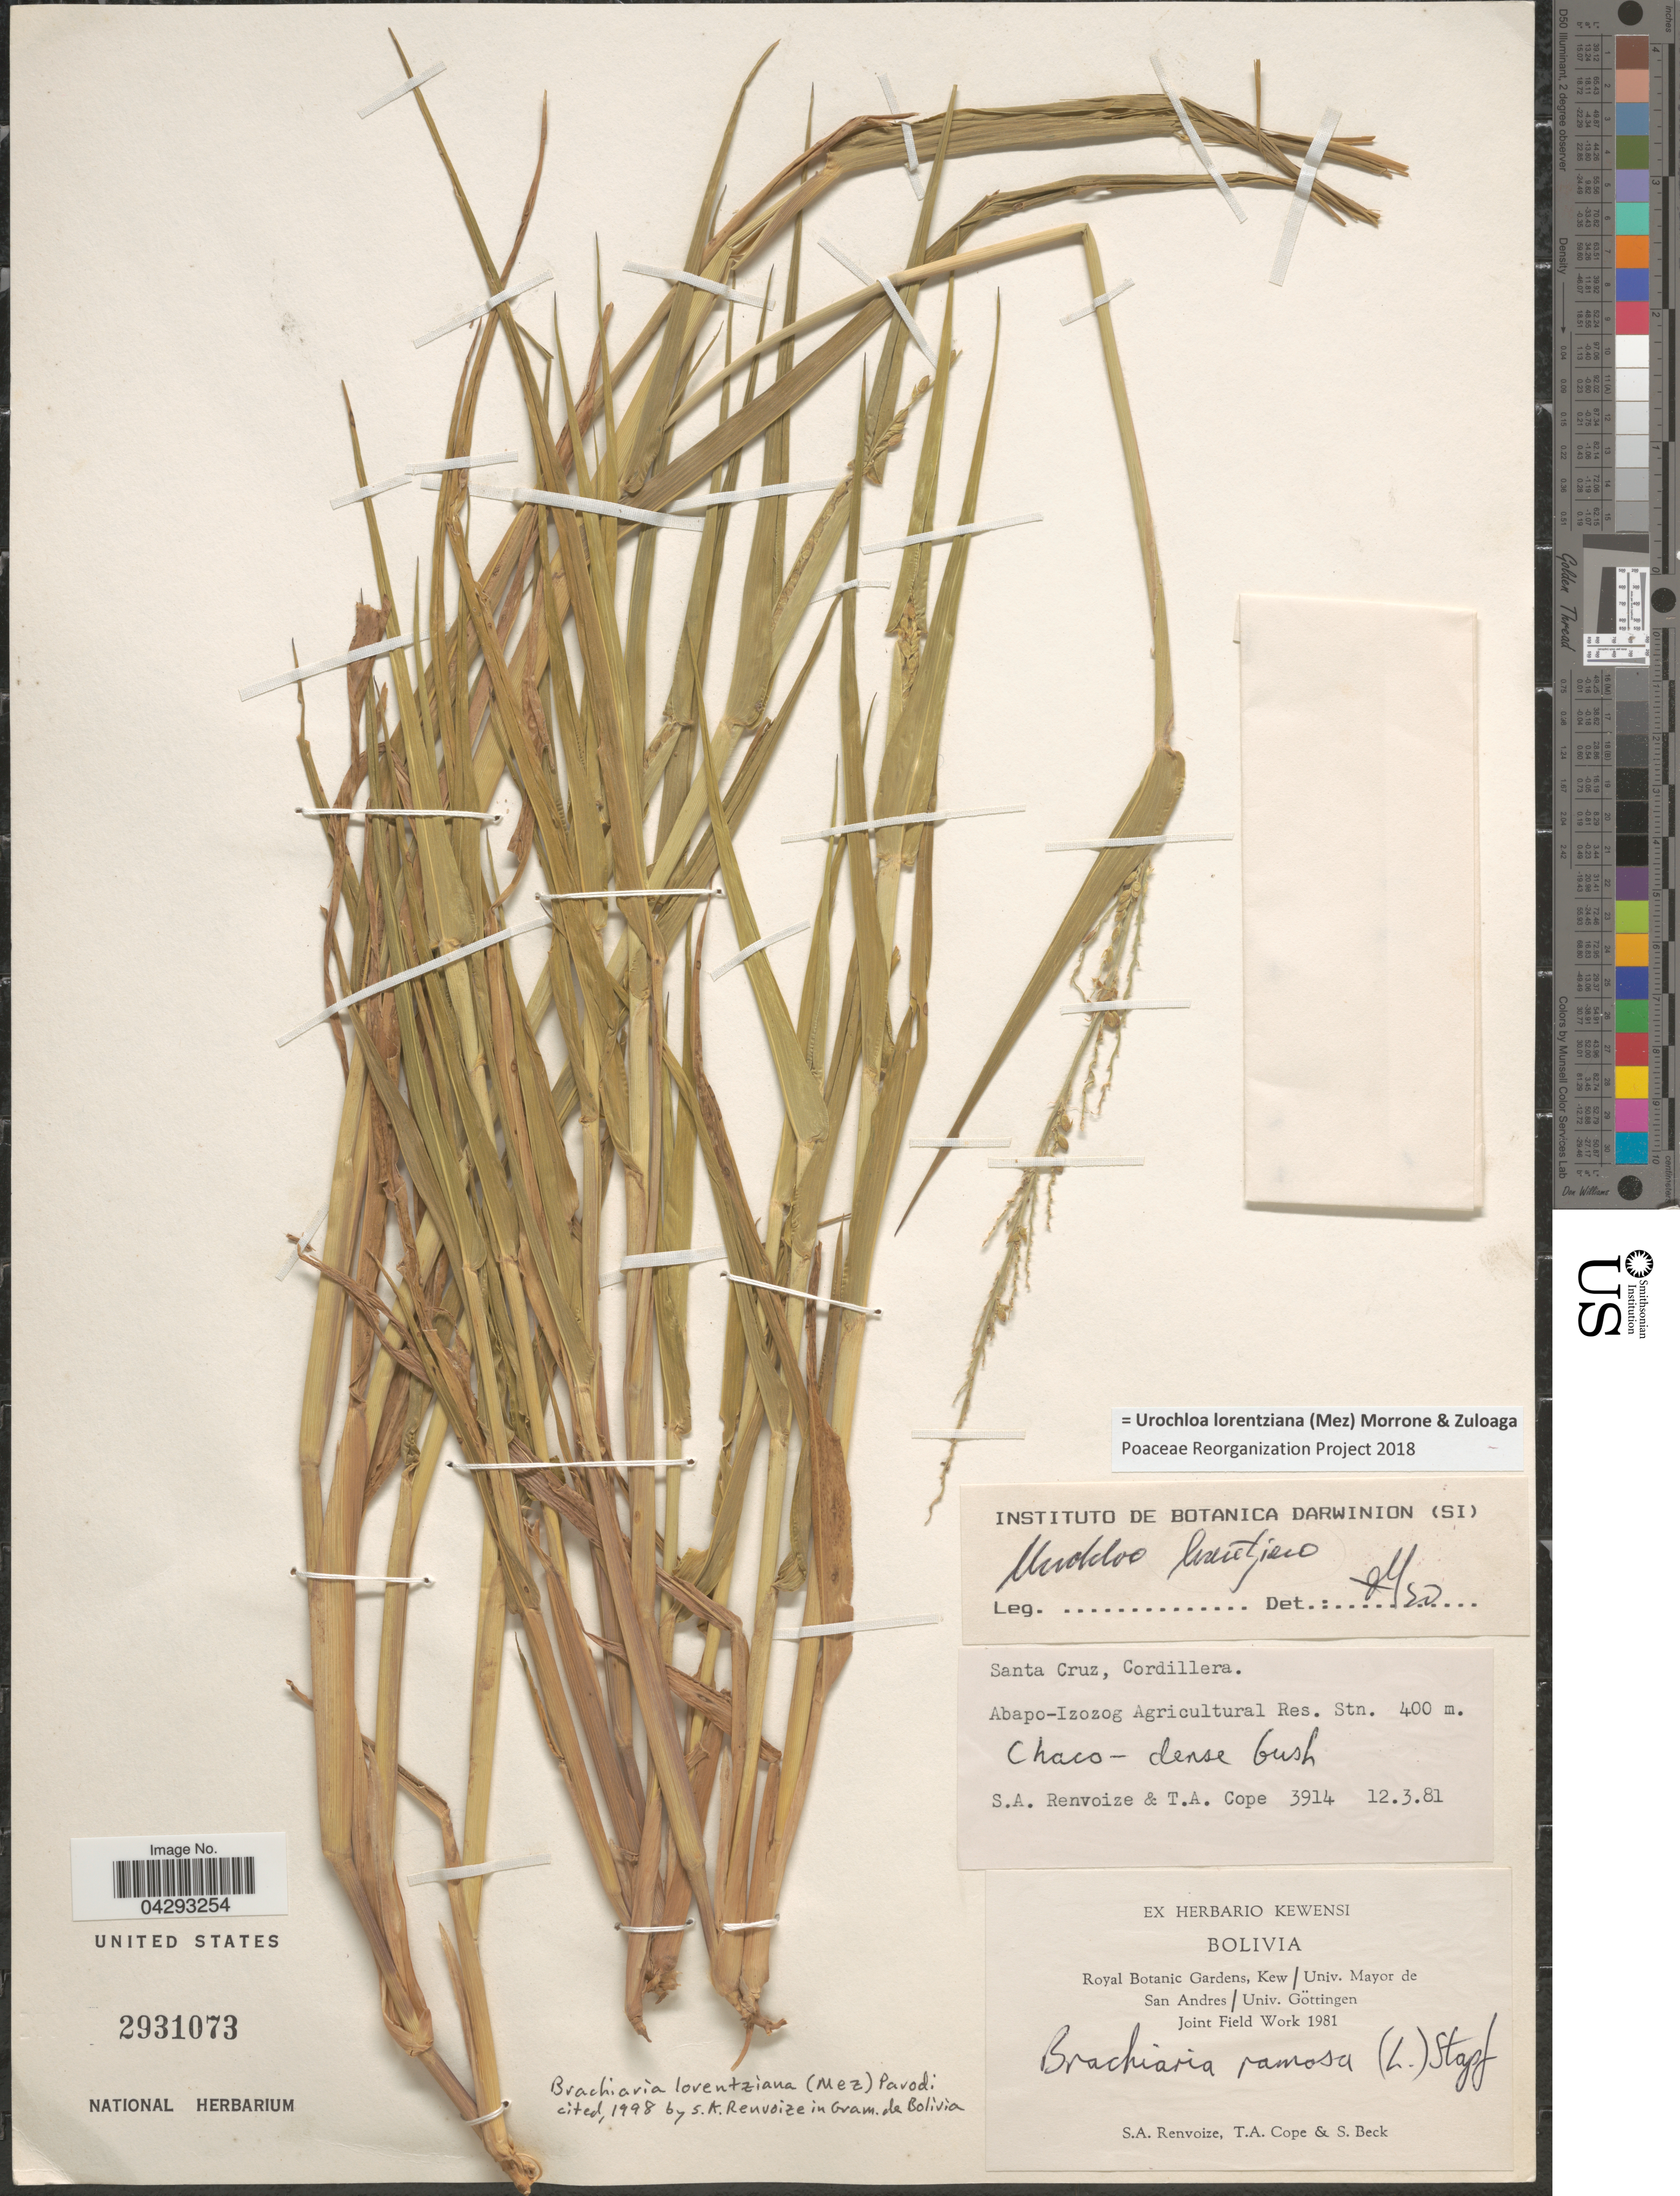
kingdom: Plantae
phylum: Tracheophyta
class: Liliopsida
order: Poales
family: Poaceae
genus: Urochloa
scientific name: Urochloa lorentziana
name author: (Mez) Morrone & Zuloaga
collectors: S. A. Renvoize, T. A. Cope & S. G. Beck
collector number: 3914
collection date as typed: Transcribed d/m/y: 12/3/81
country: Bolivia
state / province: Santa Cruz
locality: Santa Cruz, Cordillera. Abapo-Izozog Agricultural Res. Stn. Chaco.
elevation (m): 400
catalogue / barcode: US 2931073